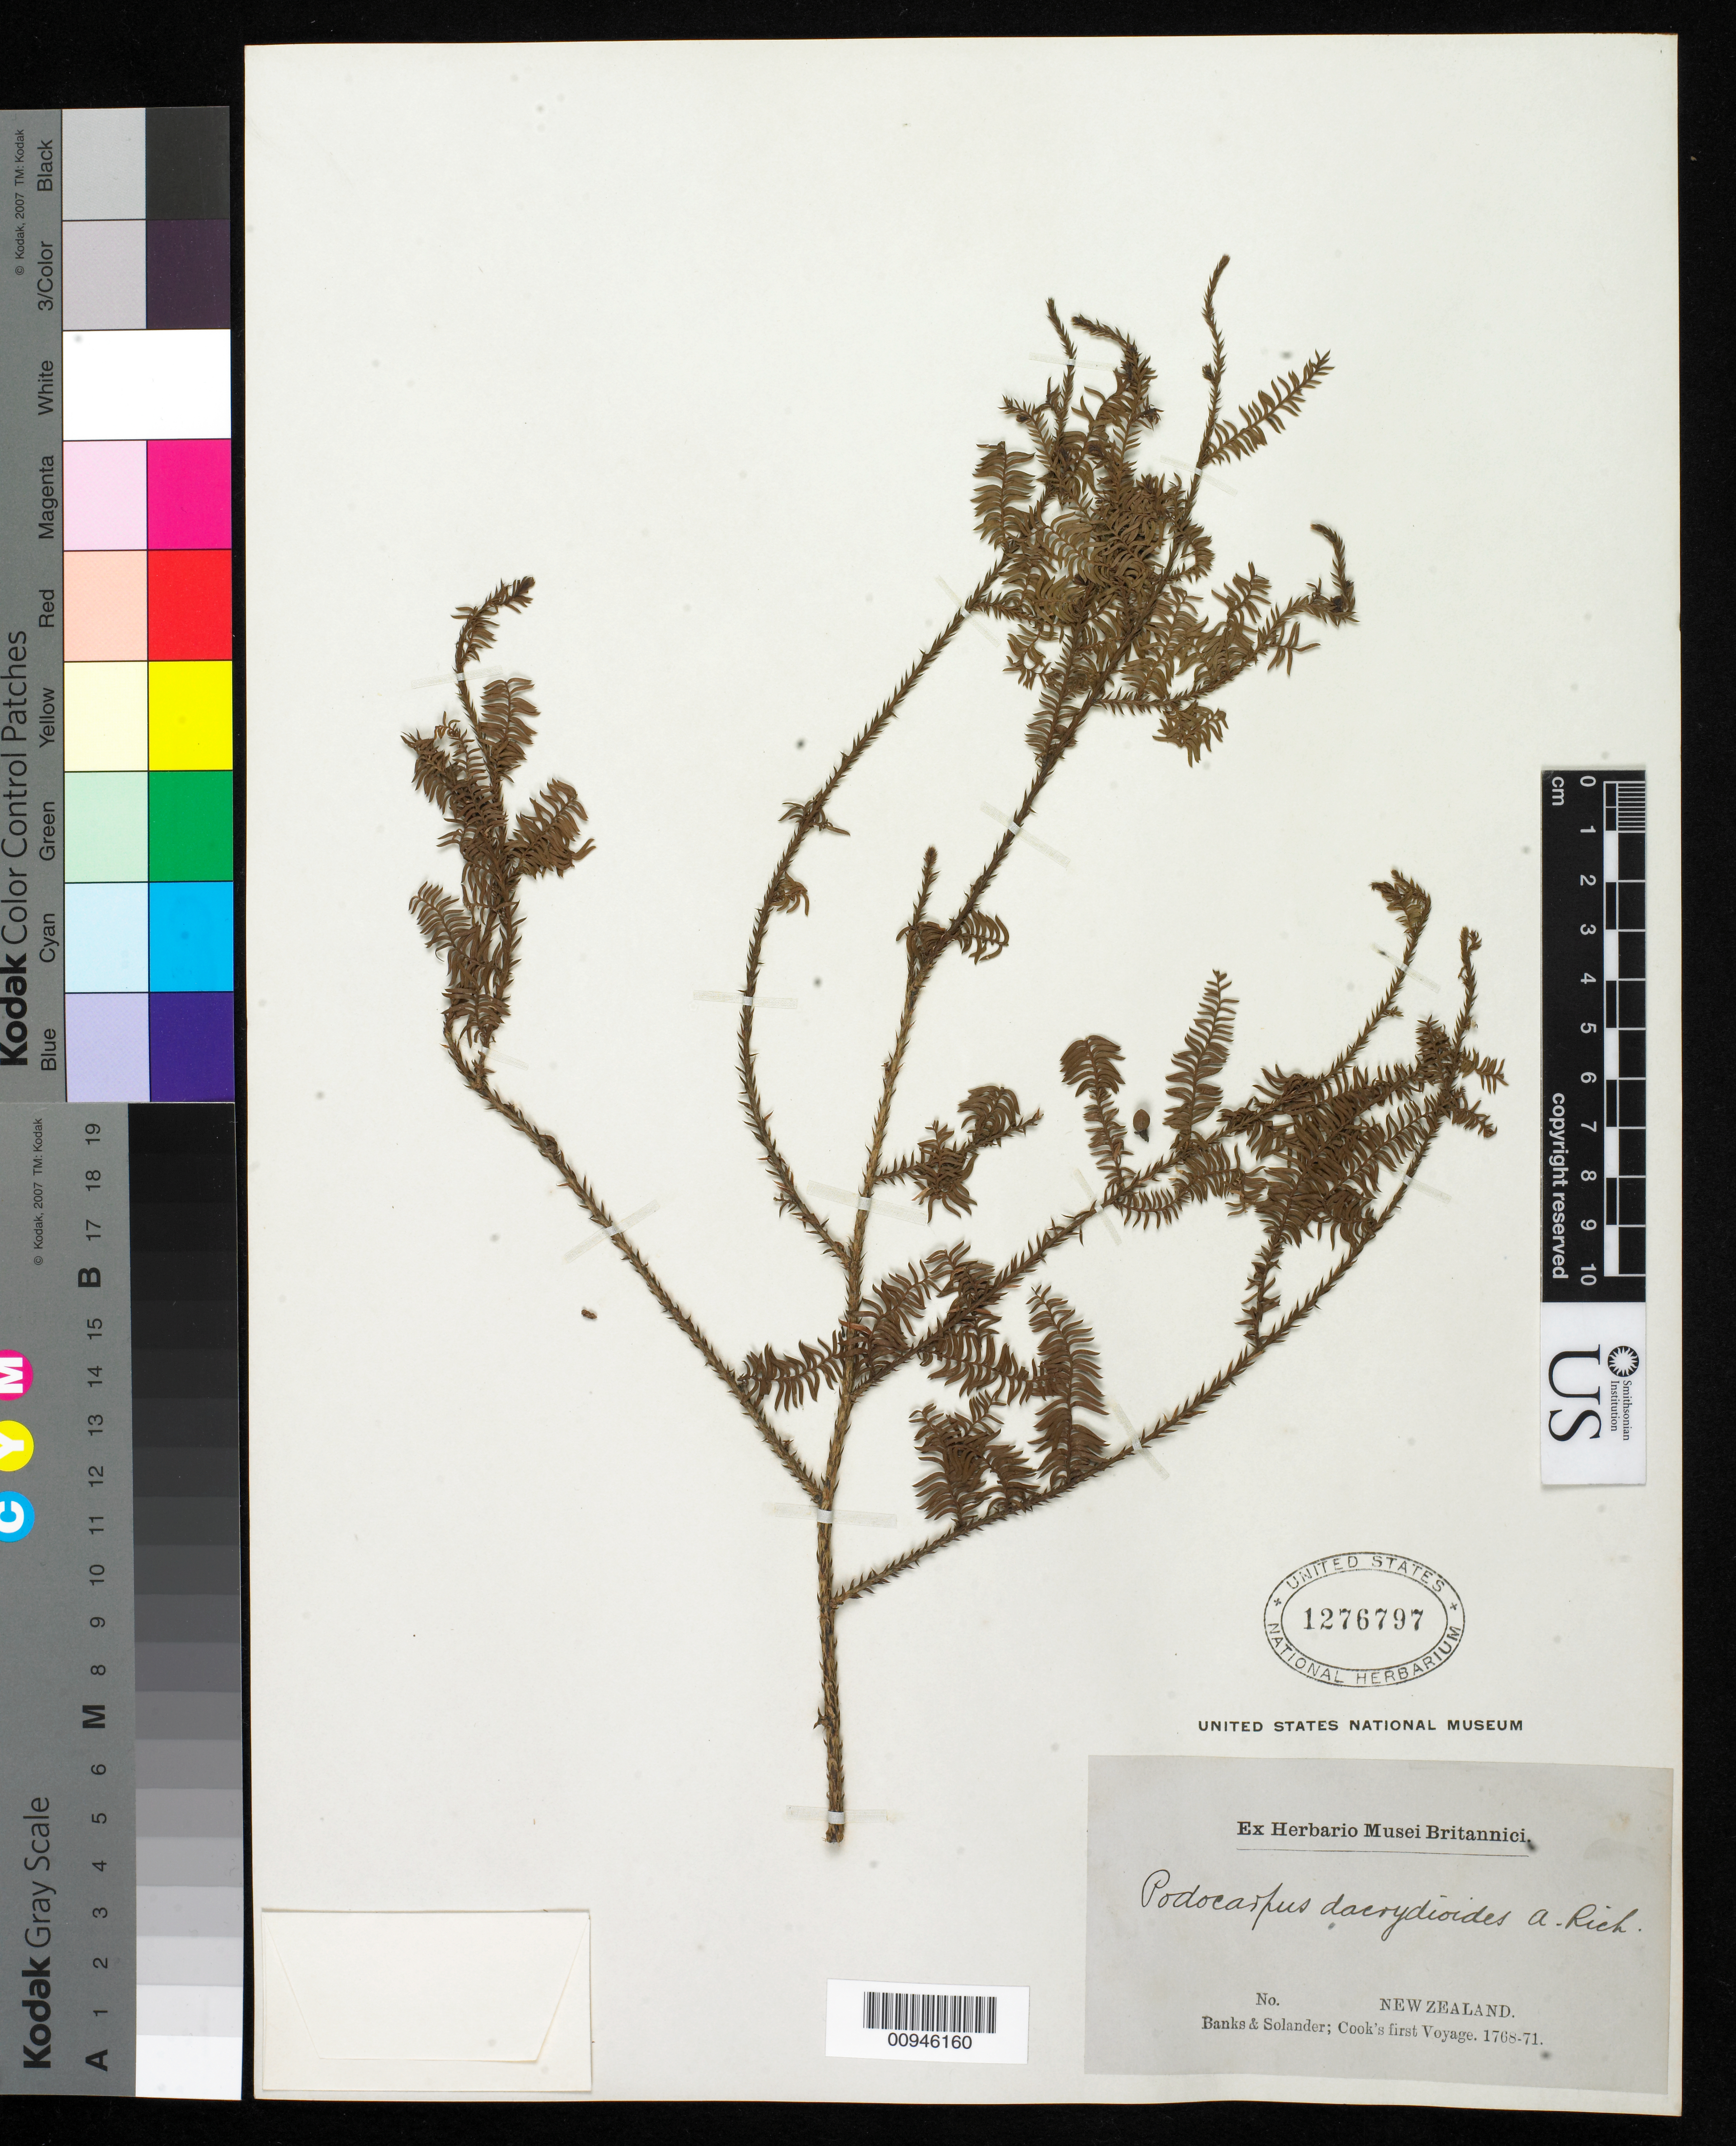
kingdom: Plantae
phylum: Tracheophyta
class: Pinopsida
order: Pinales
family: Podocarpaceae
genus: Podocarpus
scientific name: Podocarpus dacrydioides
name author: A. Rich.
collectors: J. Banks & D. C. Solander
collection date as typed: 1768 to -- --- 1771.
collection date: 1768/1771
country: New Zealand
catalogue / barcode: US 1276797